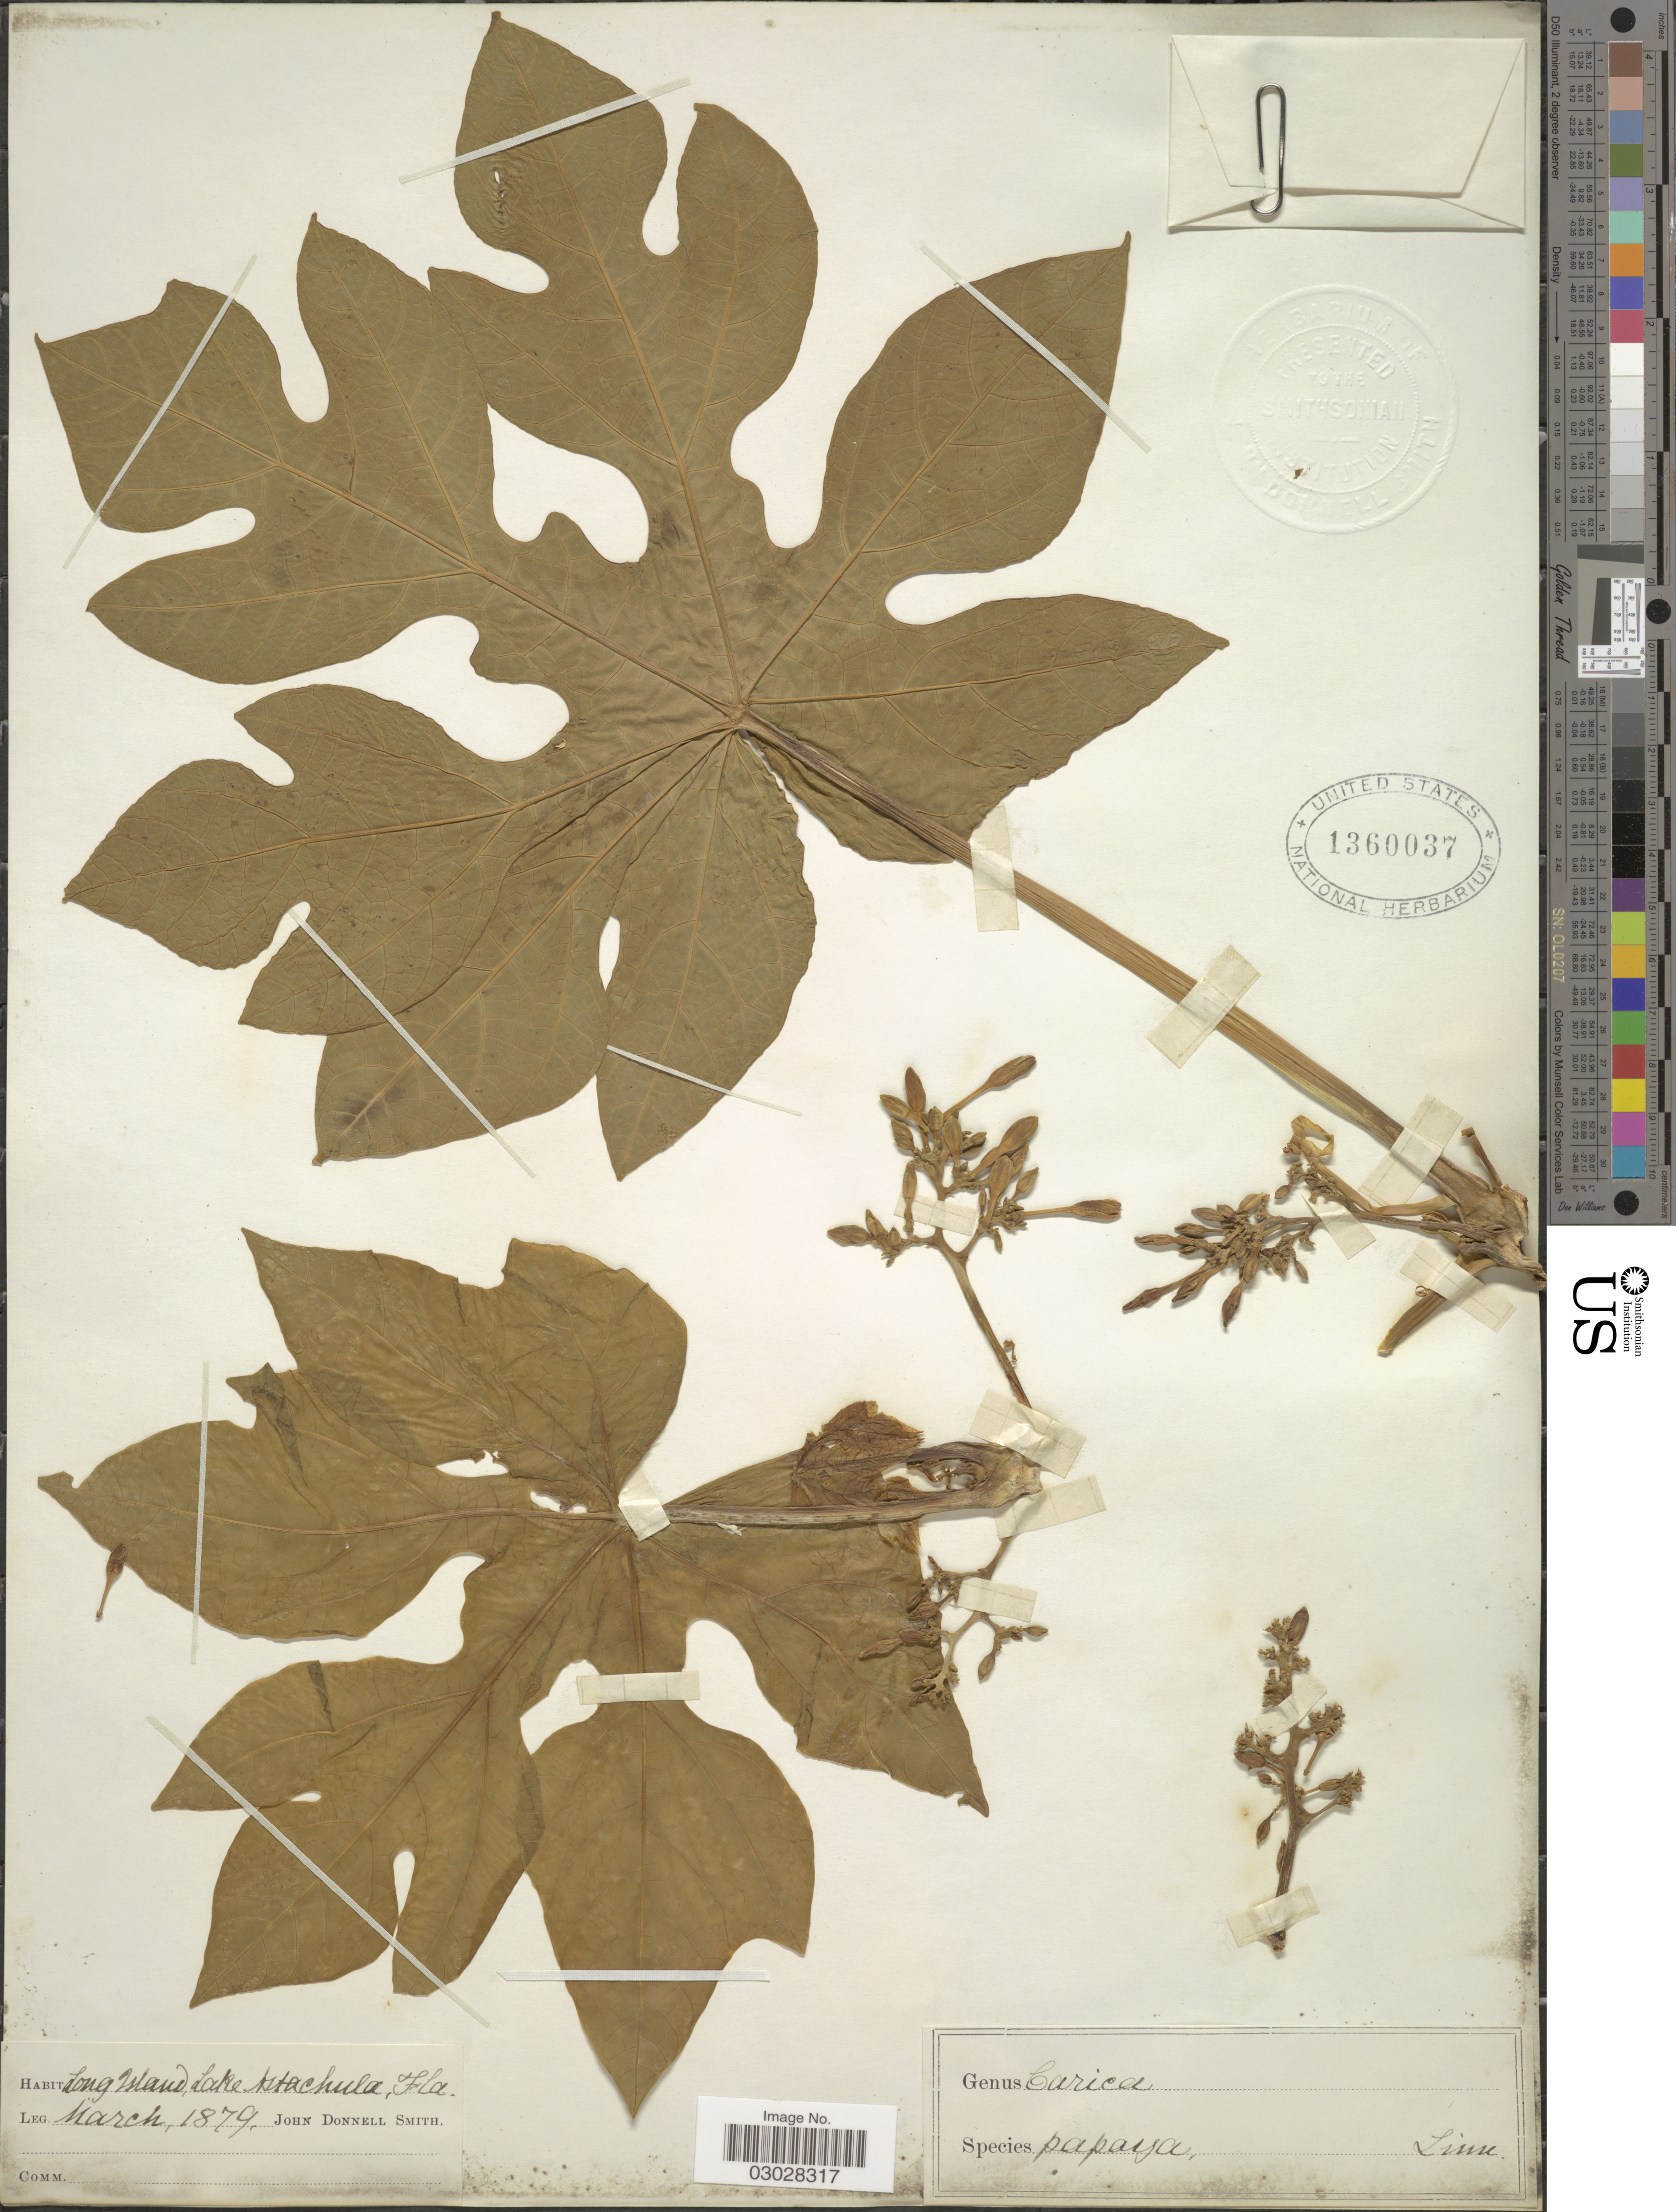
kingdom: Plantae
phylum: Tracheophyta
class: Magnoliopsida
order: Brassicales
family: Caricaceae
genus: Carica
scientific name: Carica papaya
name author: L.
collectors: J. Donnell Smith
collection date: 1879-03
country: United States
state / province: Florida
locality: Long Island, Lake Astachula.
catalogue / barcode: US 1360037